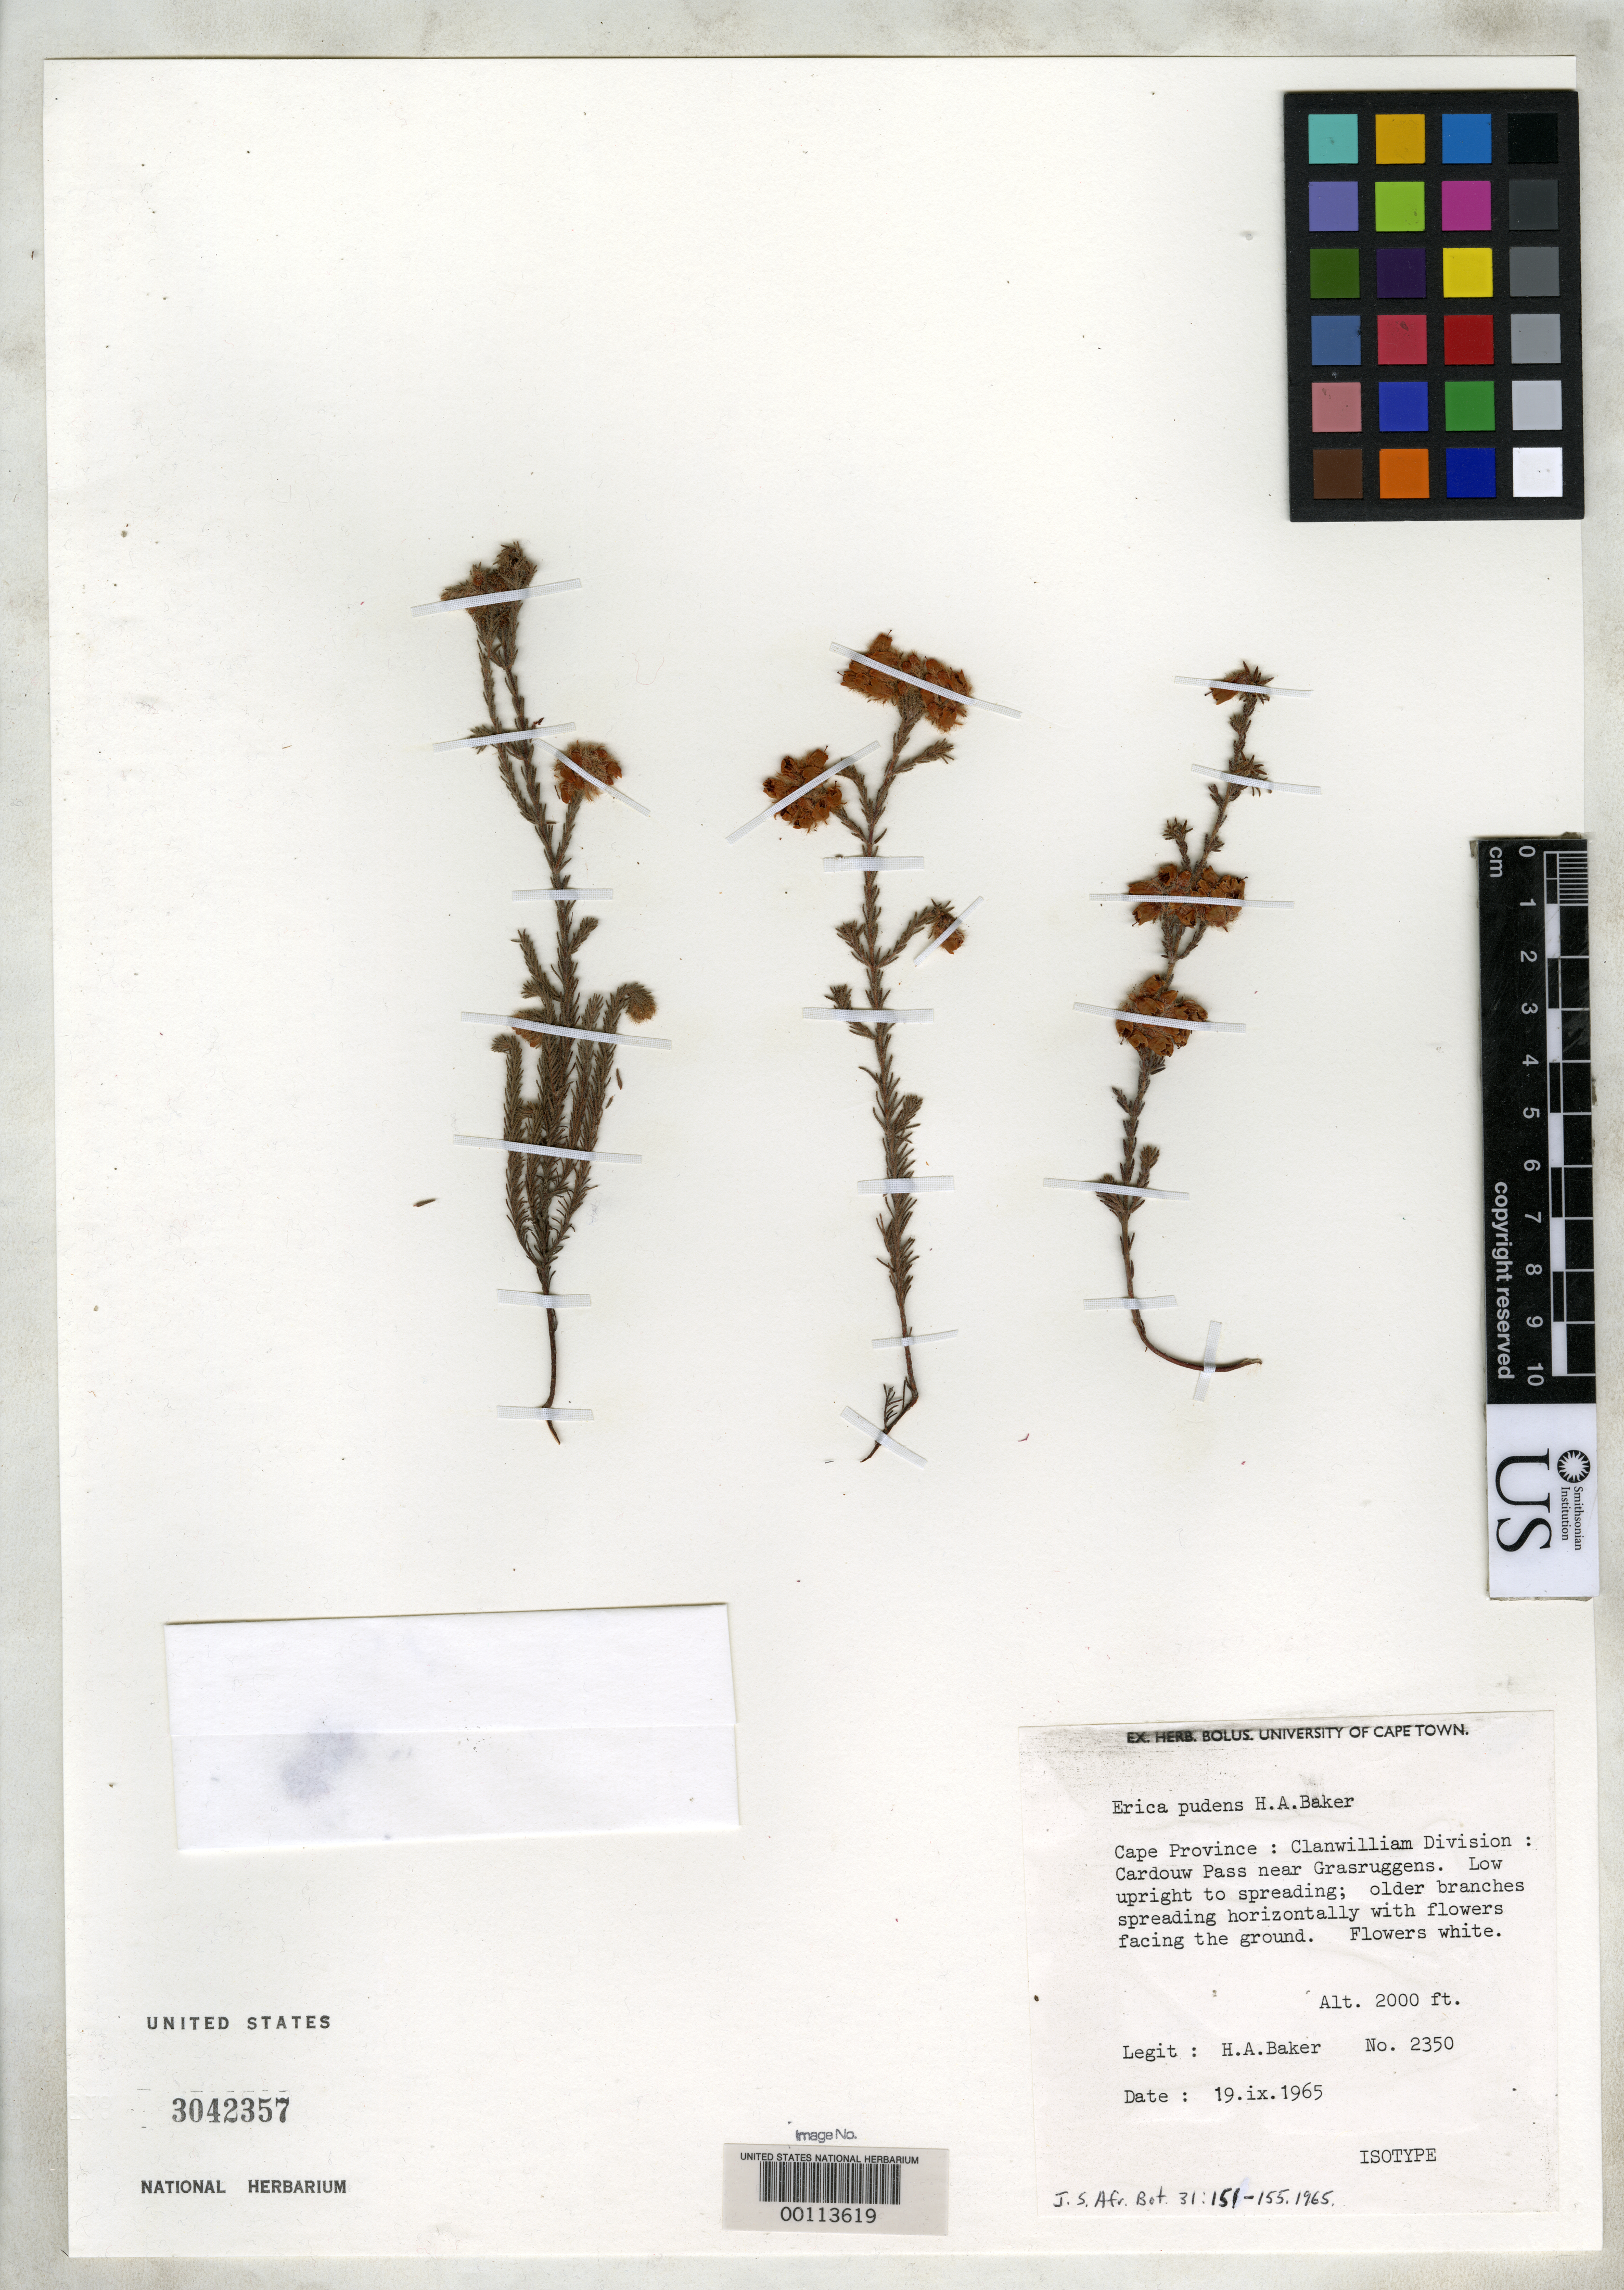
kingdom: Plantae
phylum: Tracheophyta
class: Magnoliopsida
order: Ericales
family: Ericaceae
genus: Erica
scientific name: Erica pudens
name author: H.A. Baker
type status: Isotype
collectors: H. A. Baker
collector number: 2350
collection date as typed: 19 Sep 1965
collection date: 1965-09-19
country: South Africa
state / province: Western Cape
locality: Cardouw Pass near Grasruggens. Clanwilliam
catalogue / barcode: US 3042357